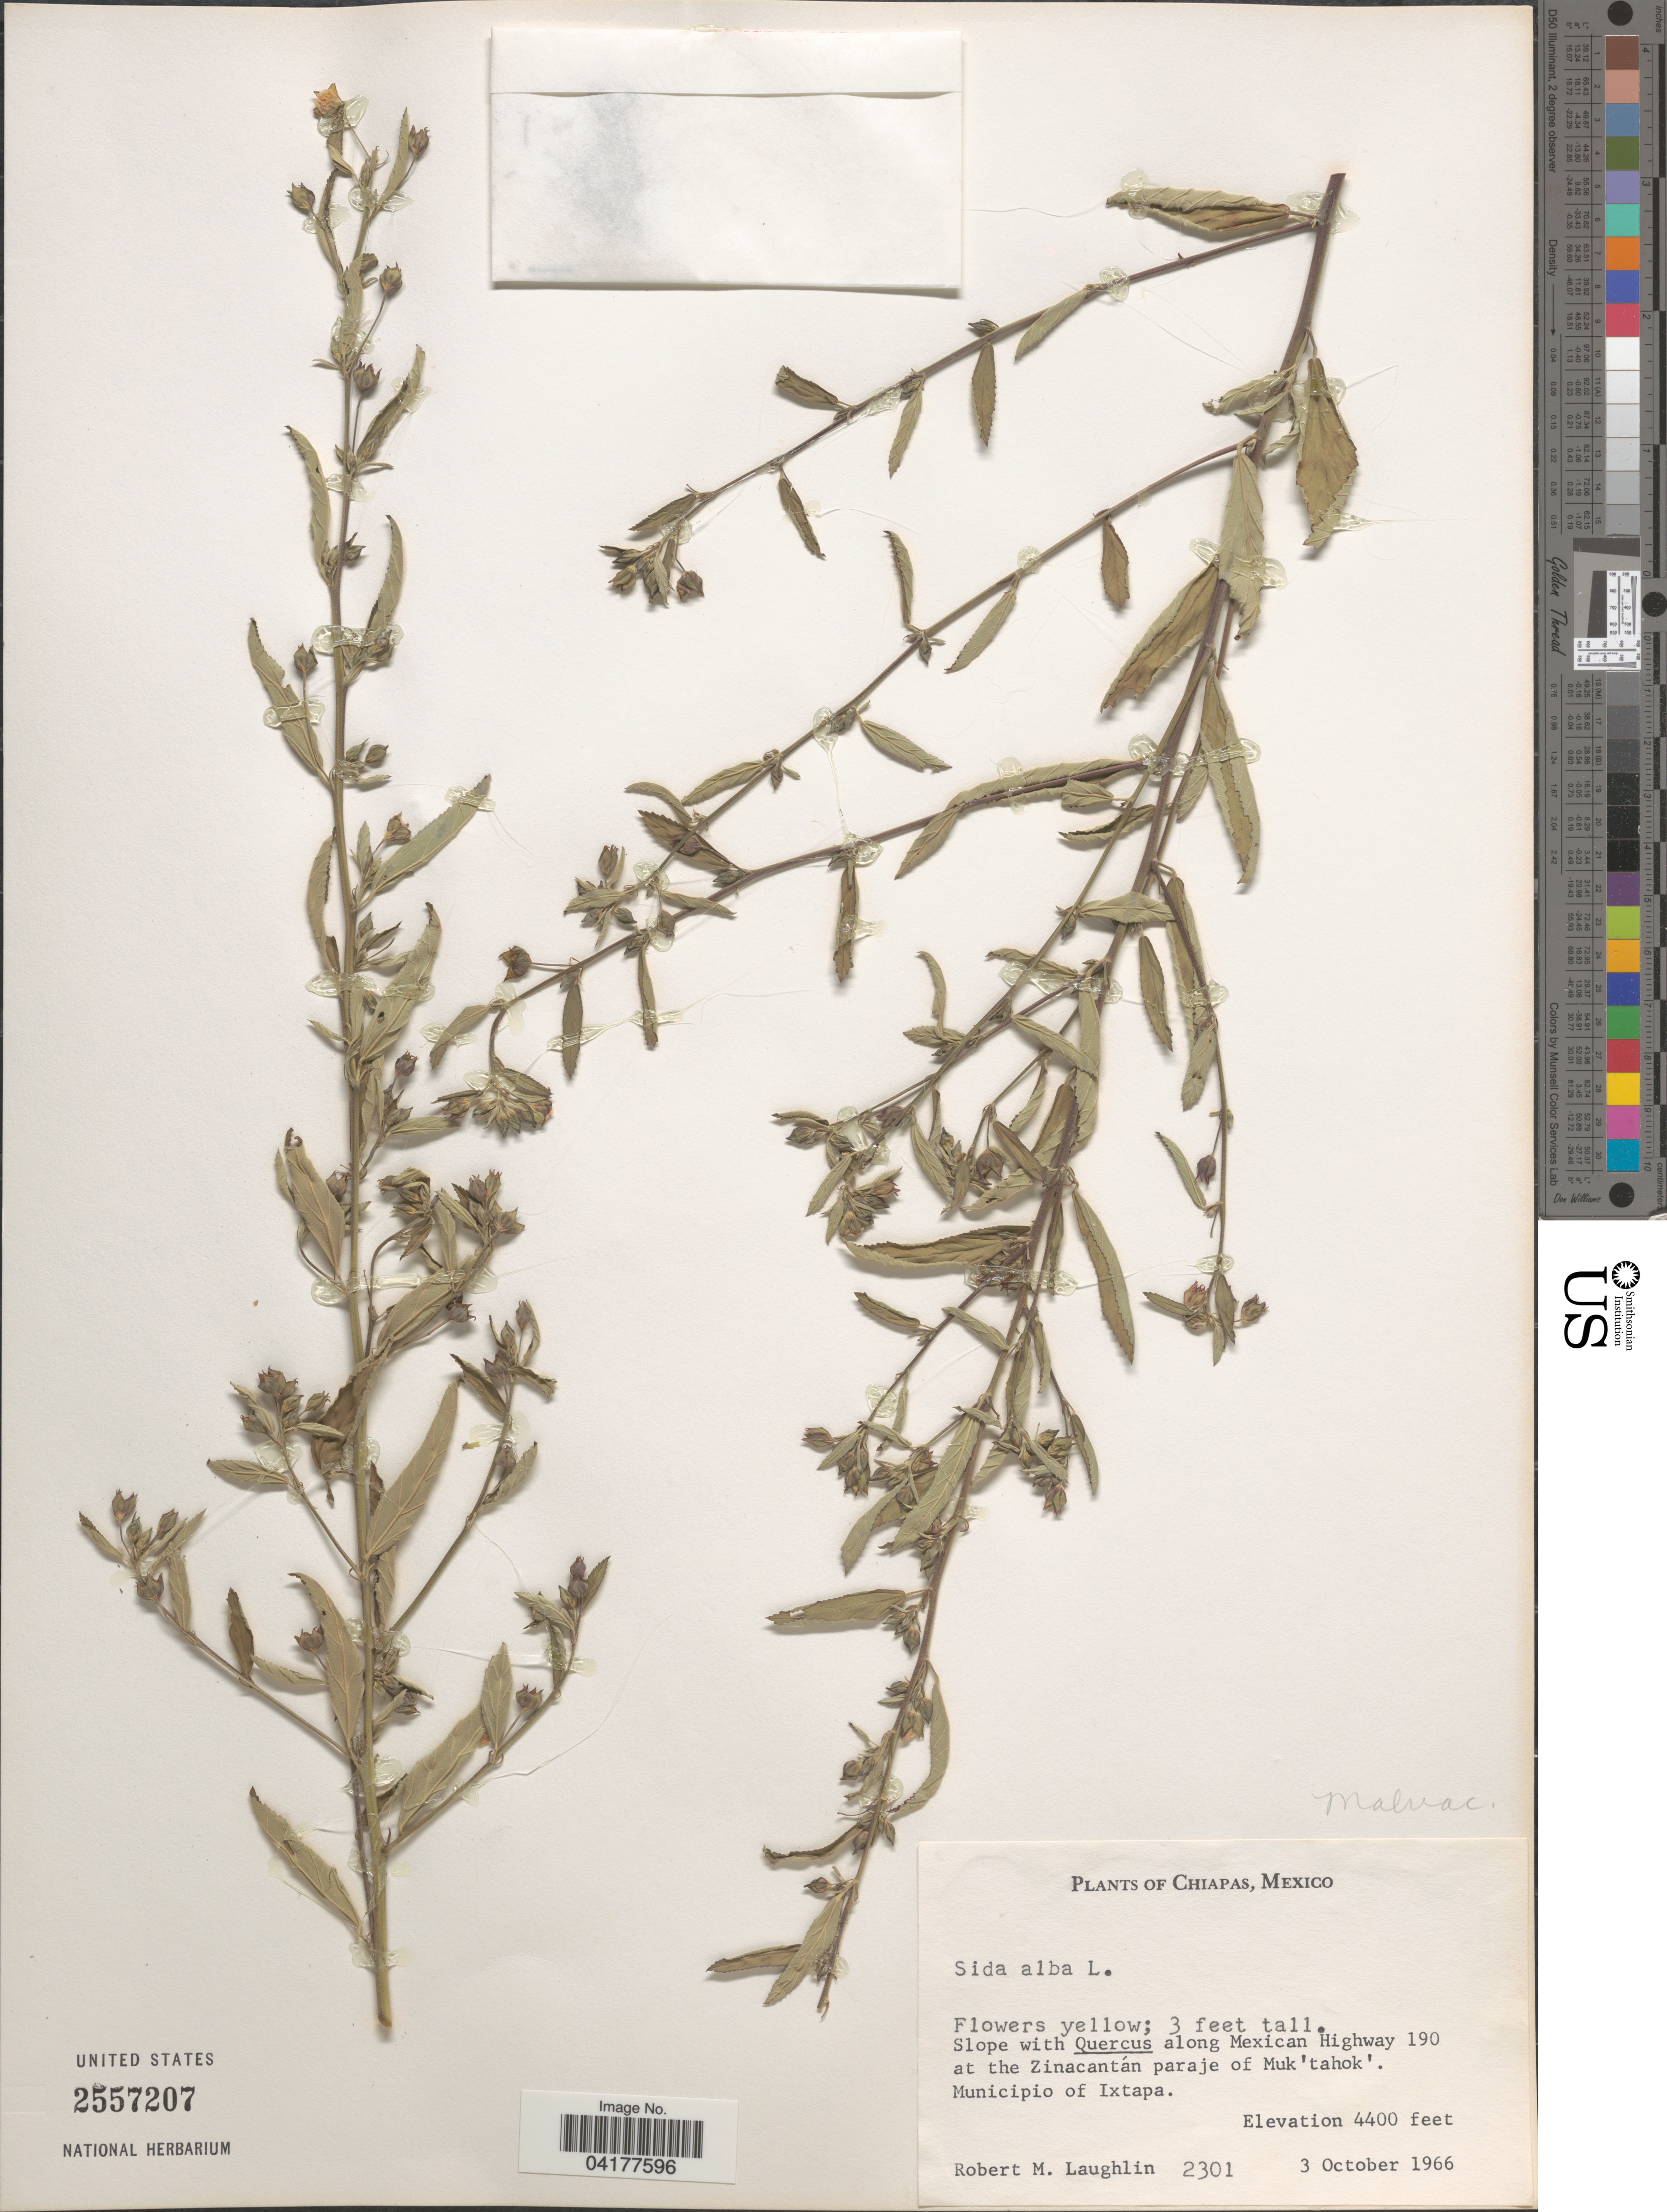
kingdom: Plantae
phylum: Tracheophyta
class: Magnoliopsida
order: Malvales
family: Malvaceae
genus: Sida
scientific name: Sida spinosa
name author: L.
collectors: R. M. Laughlin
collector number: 2301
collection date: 1966-10-03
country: Mexico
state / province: Chiapas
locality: Slope with Quercus along Mexican Highway 190 at the Zinacantán paraje of Muk'tahok'. Municipio of Ixtapa.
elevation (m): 1341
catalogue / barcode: US 2557207